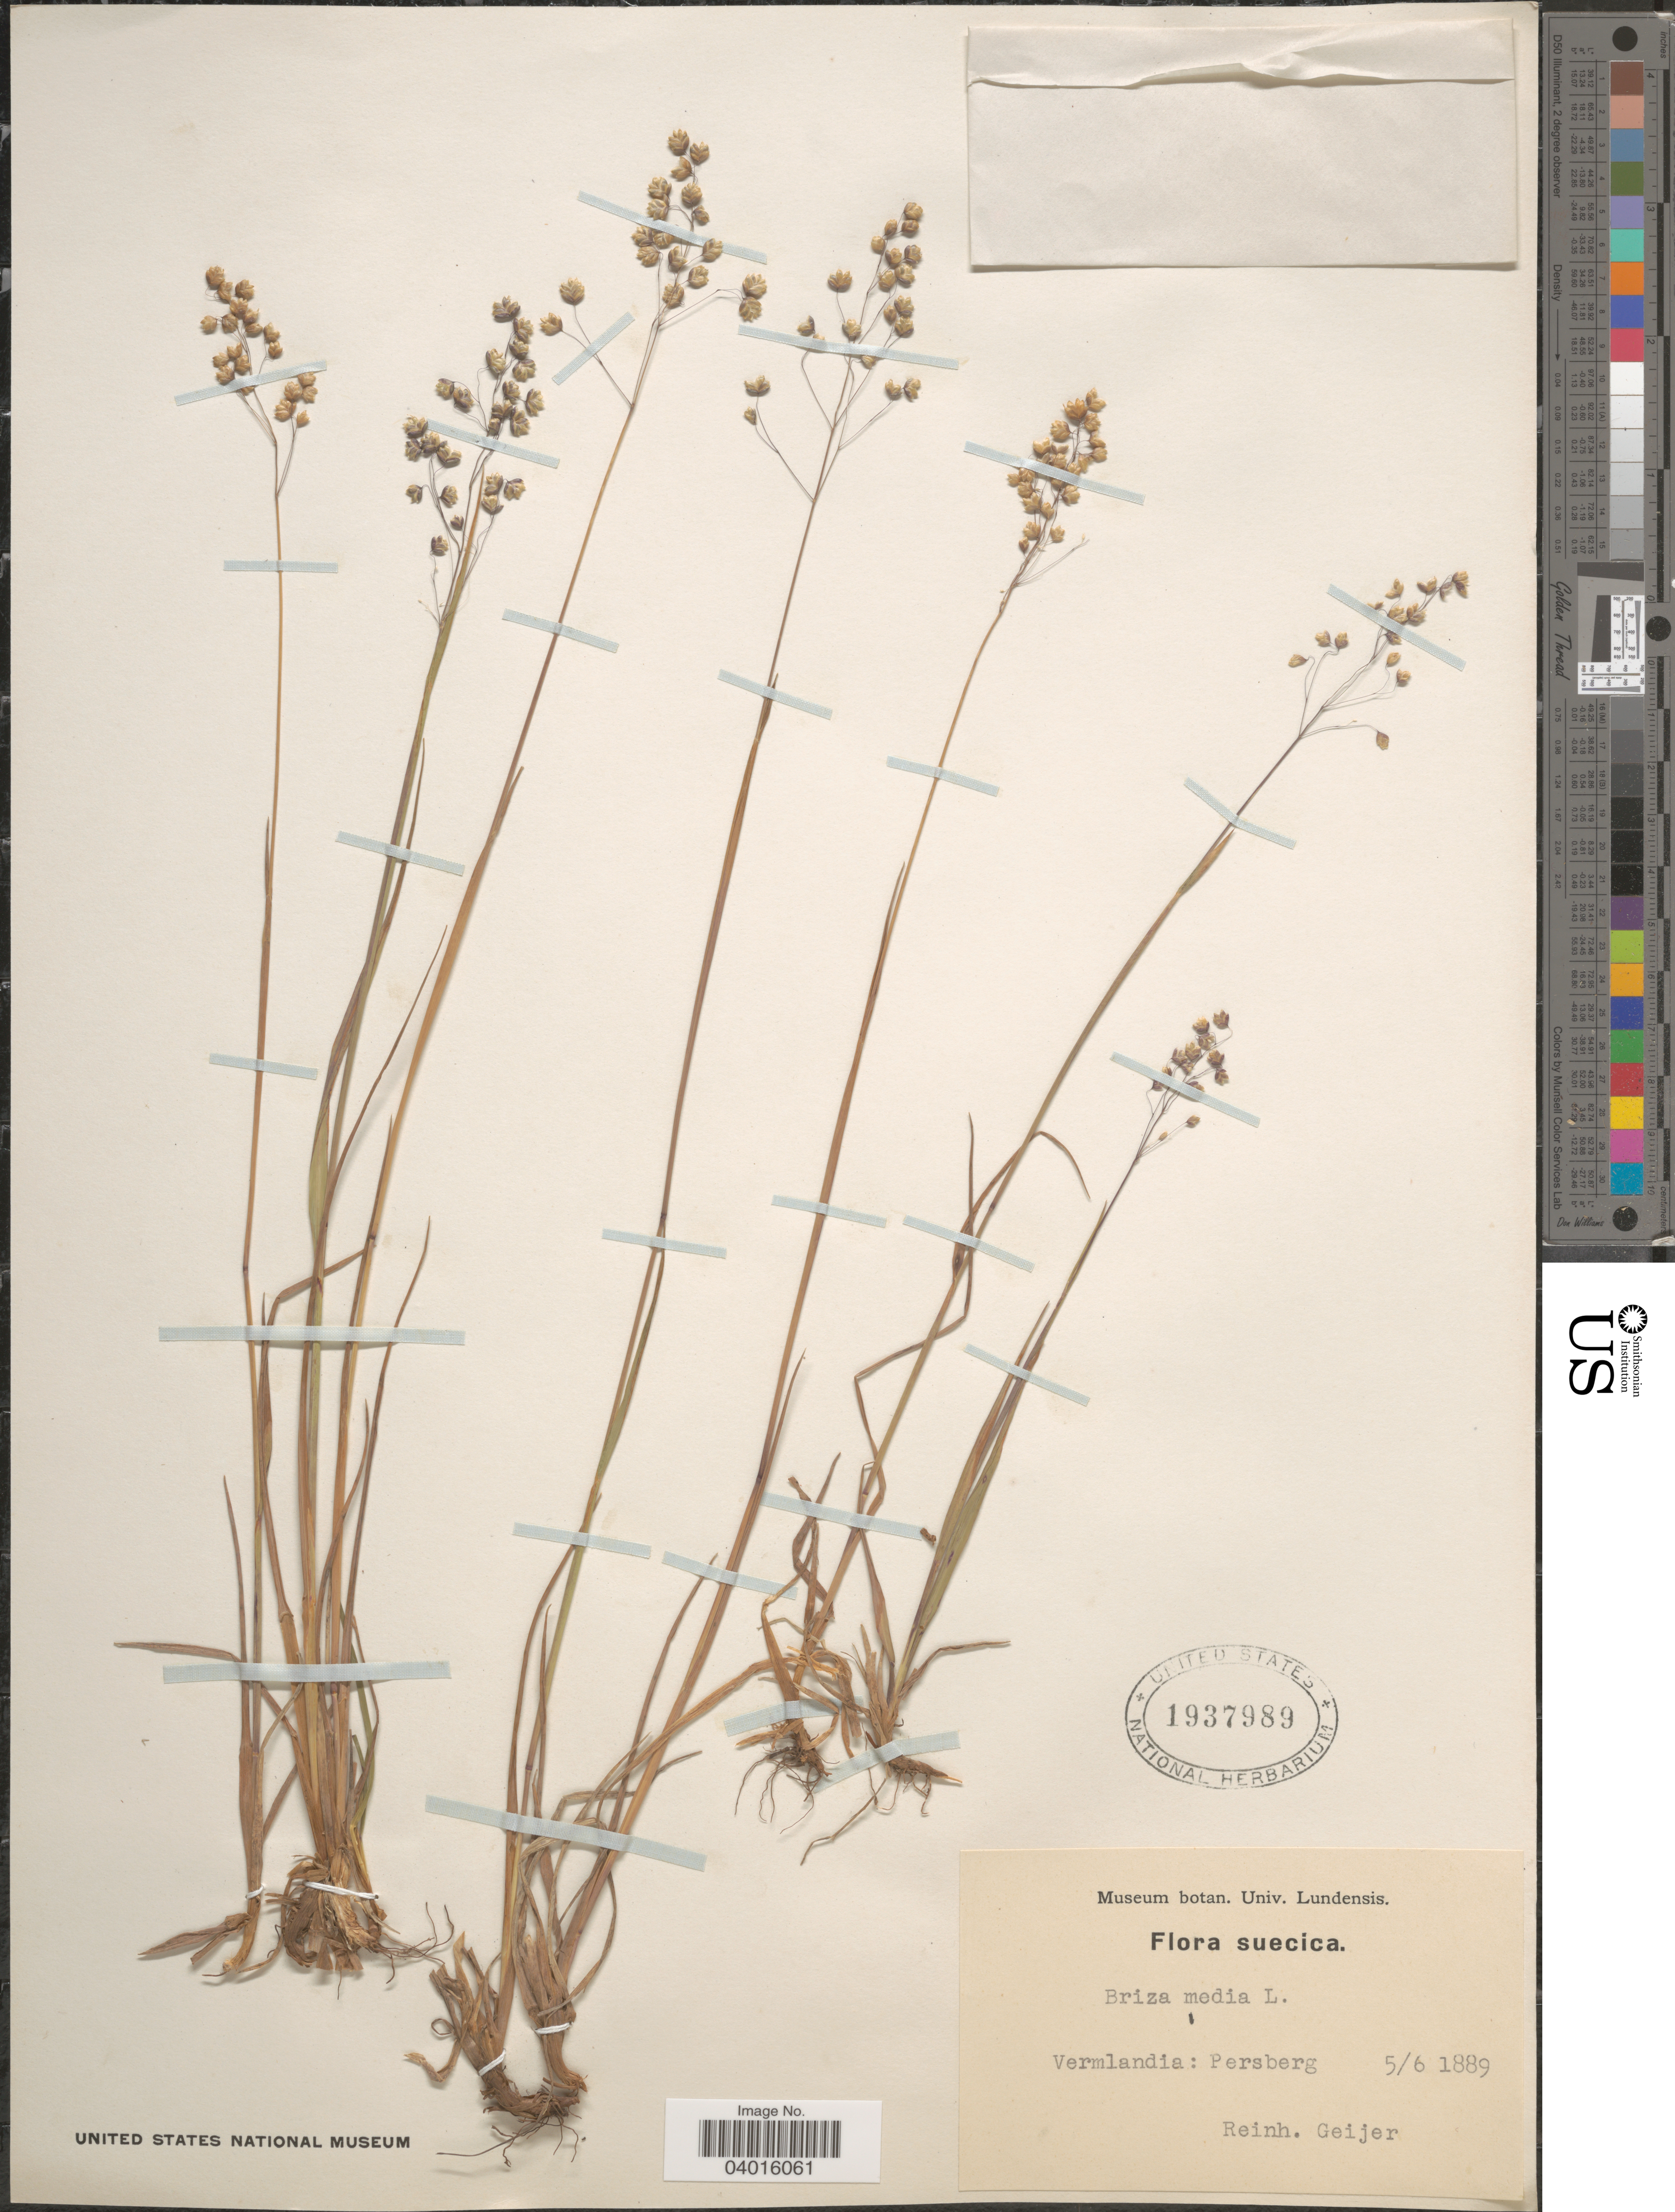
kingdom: Plantae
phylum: Tracheophyta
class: Liliopsida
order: Poales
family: Poaceae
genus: Briza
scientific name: Briza media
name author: L.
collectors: R. Geijer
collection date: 1889-06-05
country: Sweden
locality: Suecica. Vermlandia: Persberg.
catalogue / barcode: US 1937989